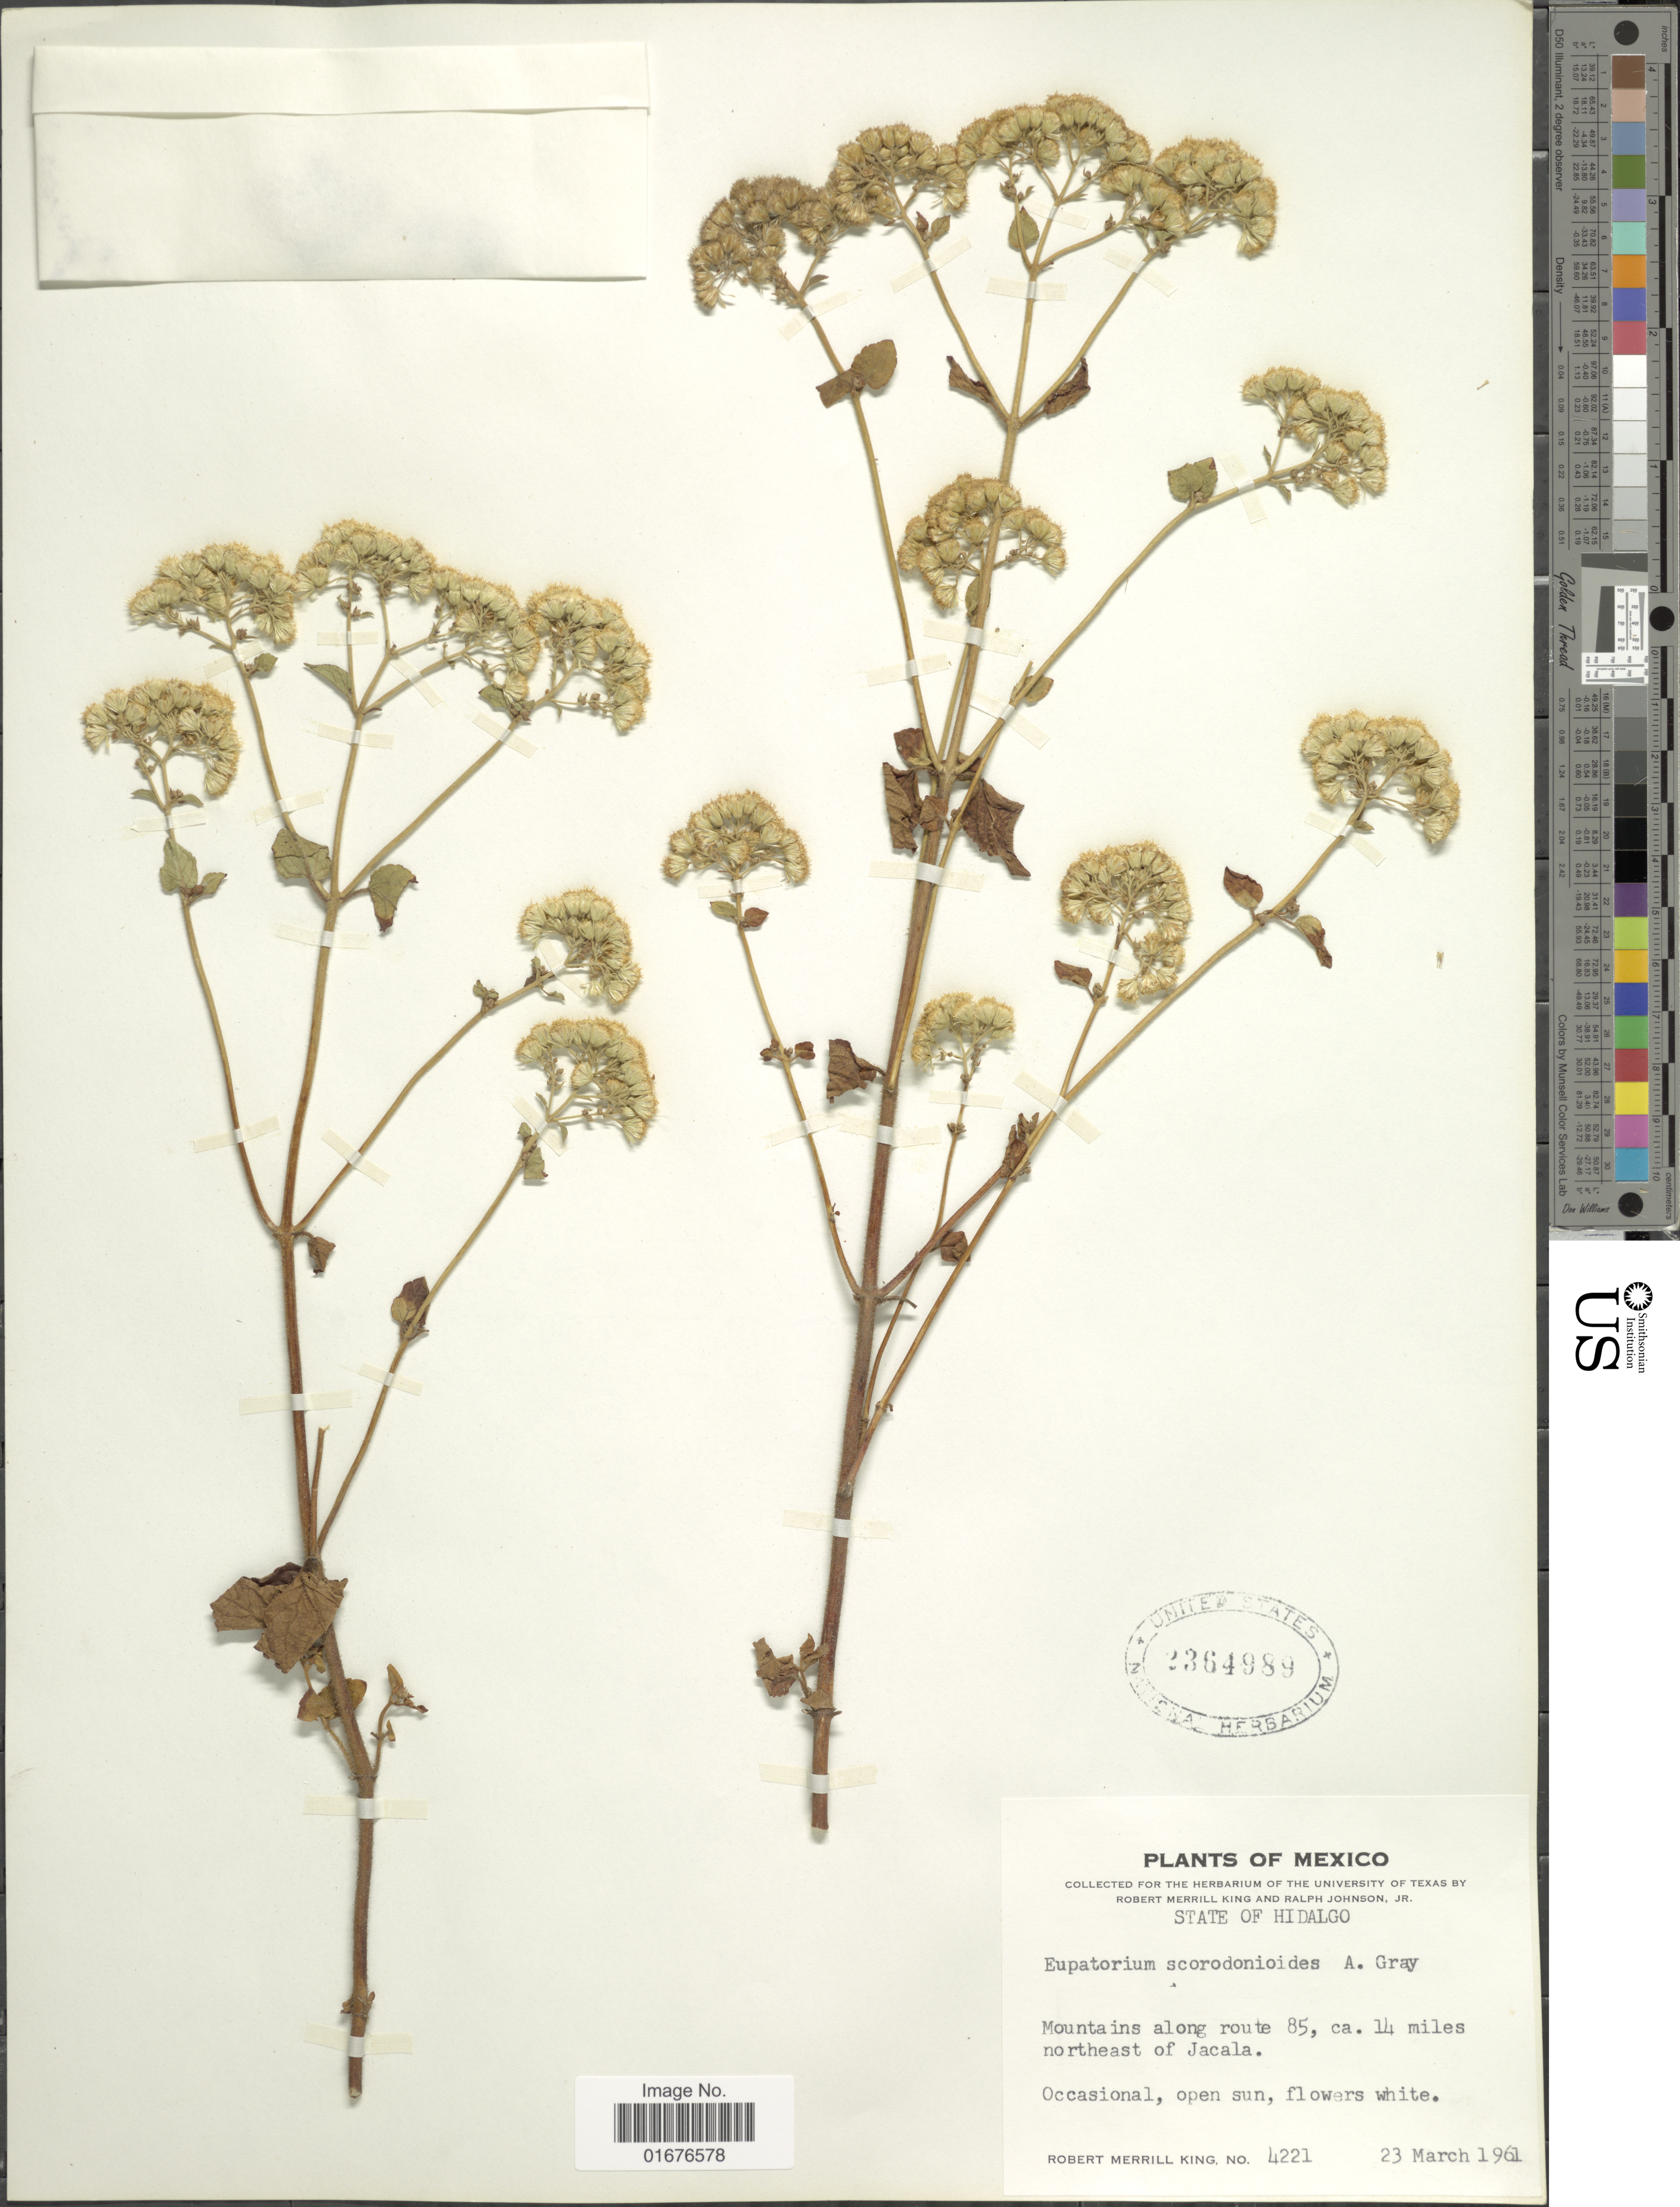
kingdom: Plantae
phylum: Tracheophyta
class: Magnoliopsida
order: Asterales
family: Asteraceae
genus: Ageratina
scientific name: Ageratina pichinchensis var. bustamenta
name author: (DC.) R.M. King & H. Rob.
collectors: R. M. King & R. Johnson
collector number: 4221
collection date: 1961-03-23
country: Mexico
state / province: Hidalgo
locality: Moutains along route 85, ca. 14 miles northeast of Jacala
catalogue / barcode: US 2364989